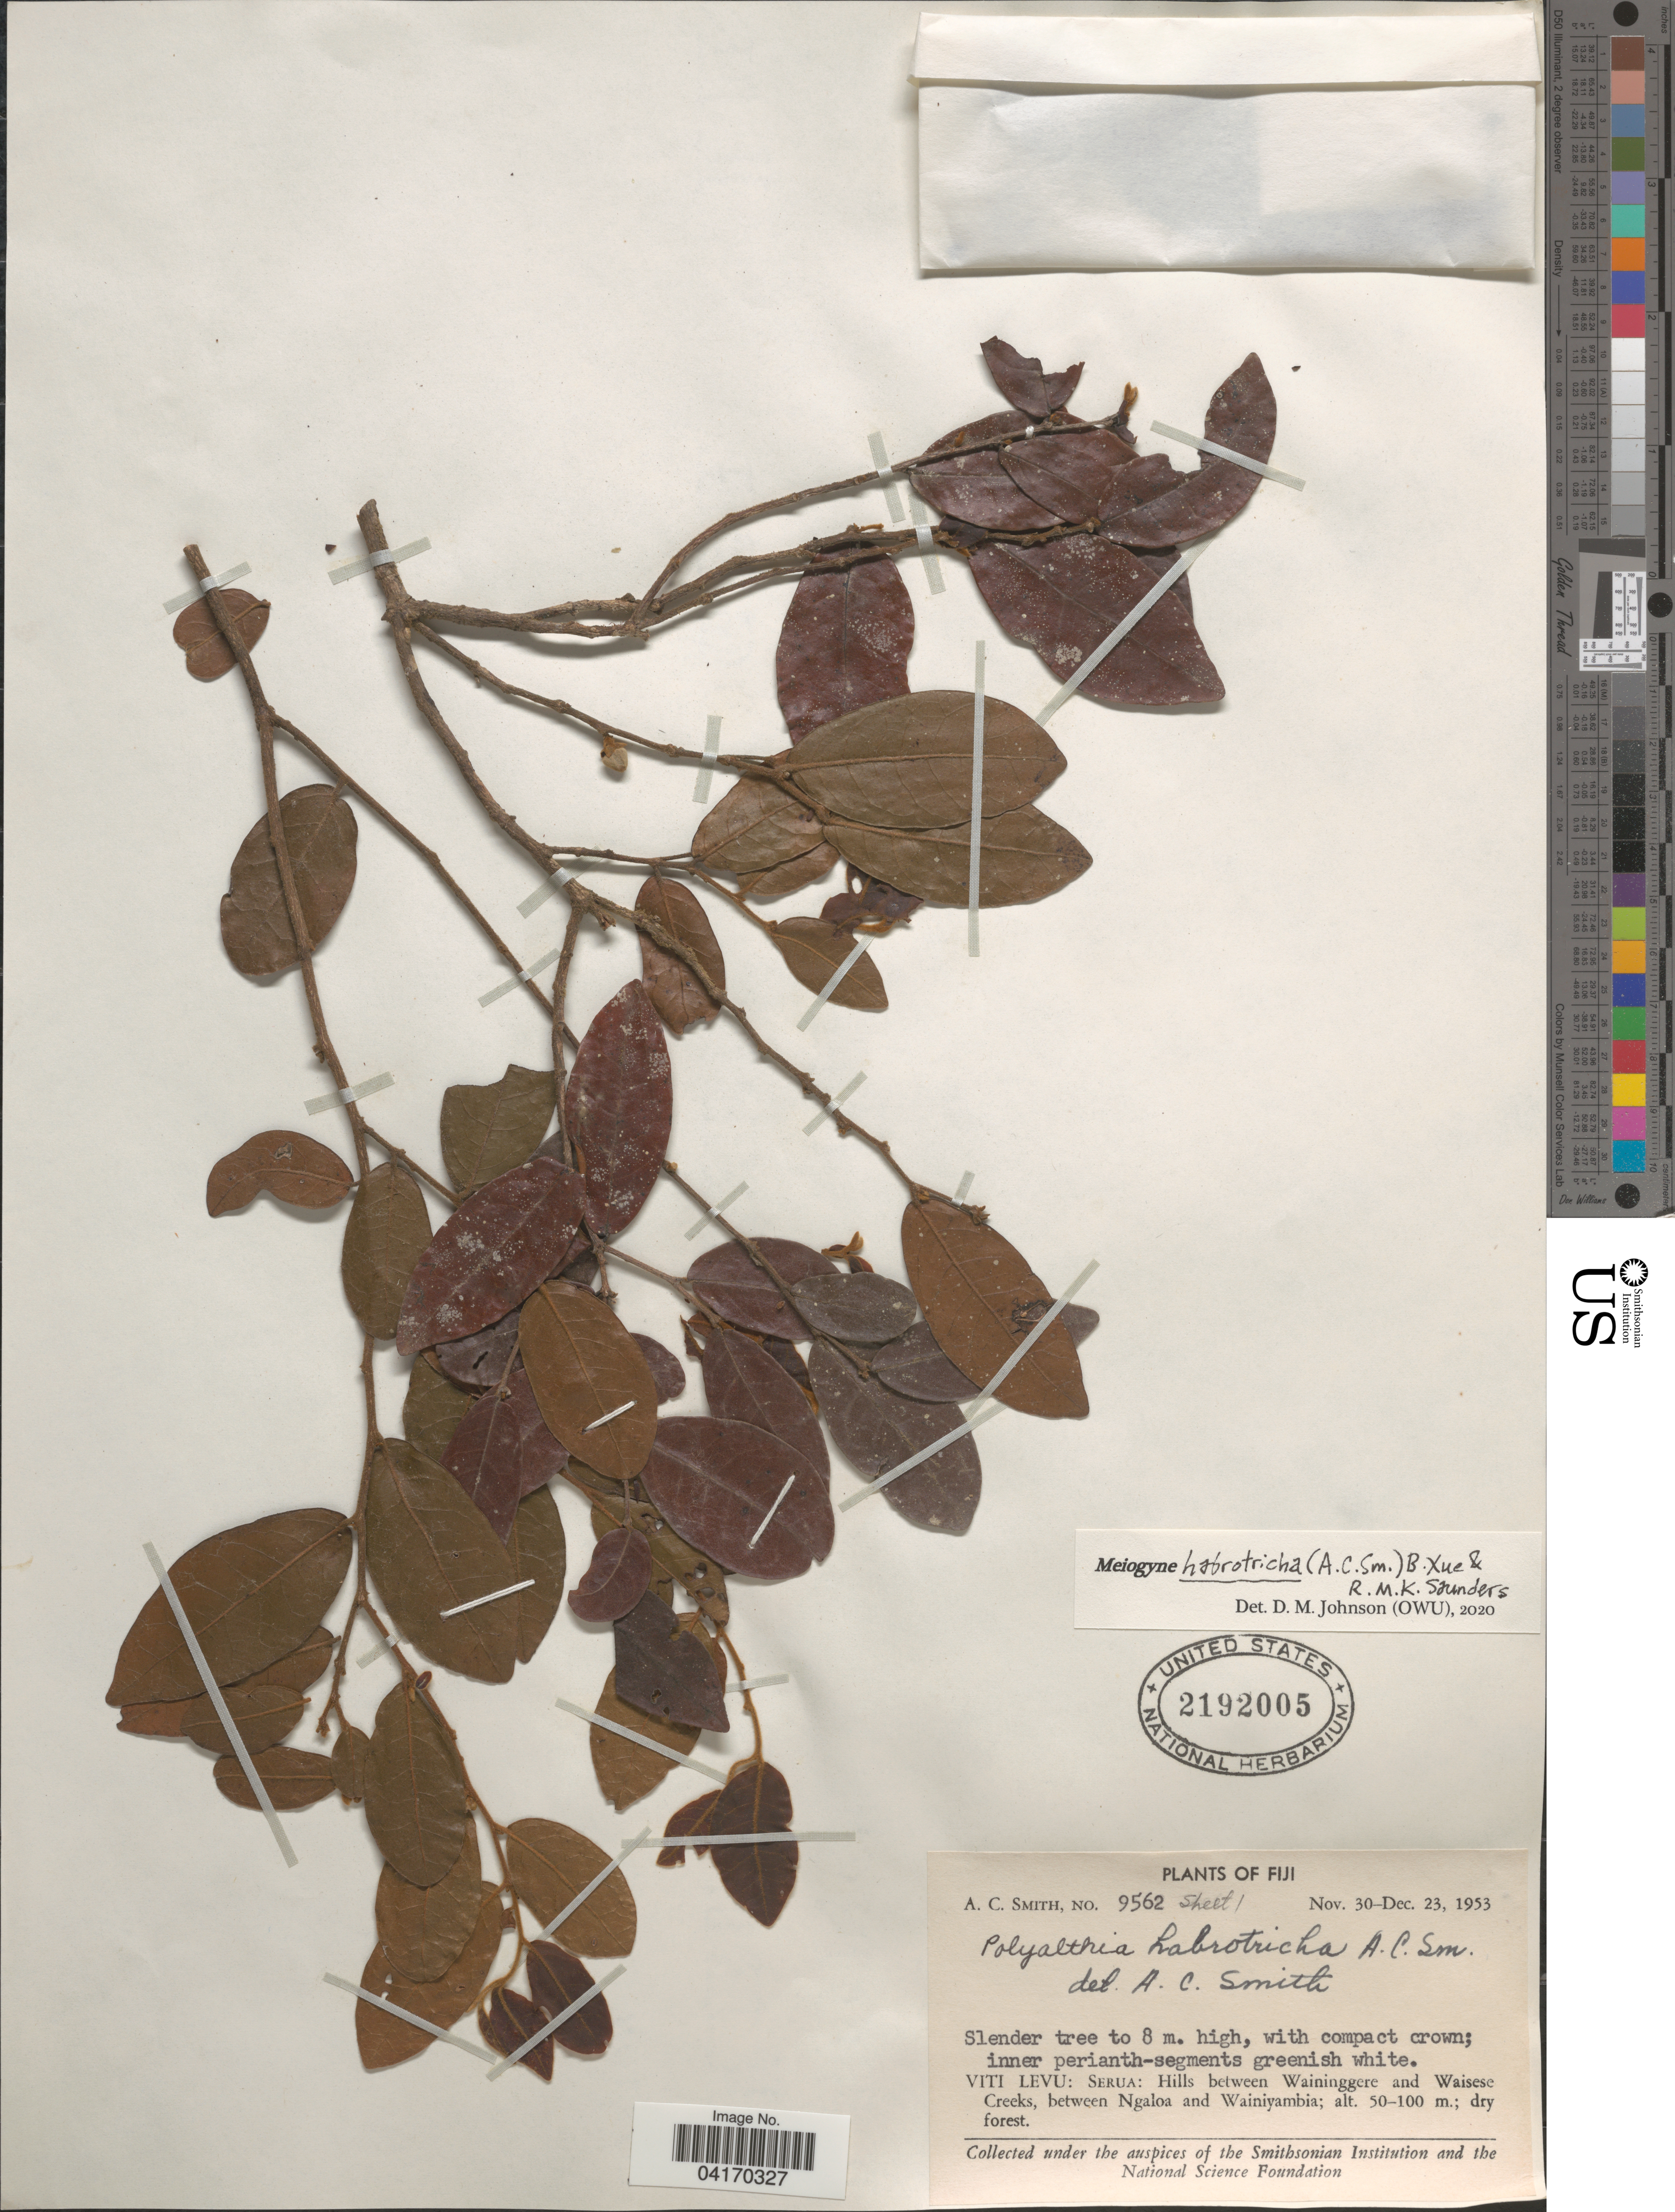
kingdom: Plantae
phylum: Tracheophyta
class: Magnoliopsida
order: Magnoliales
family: Annonaceae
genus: Meiogyne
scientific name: Meiogyne habrotricha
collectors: A. C. Smith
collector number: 9562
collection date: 1953-11-30/1953-12-23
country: Fiji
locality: Viti Levu: Serua: Hills between Waininggere and Waisese Creeks, between Ngaloa and Wainiyambia.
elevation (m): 50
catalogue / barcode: US 2192005